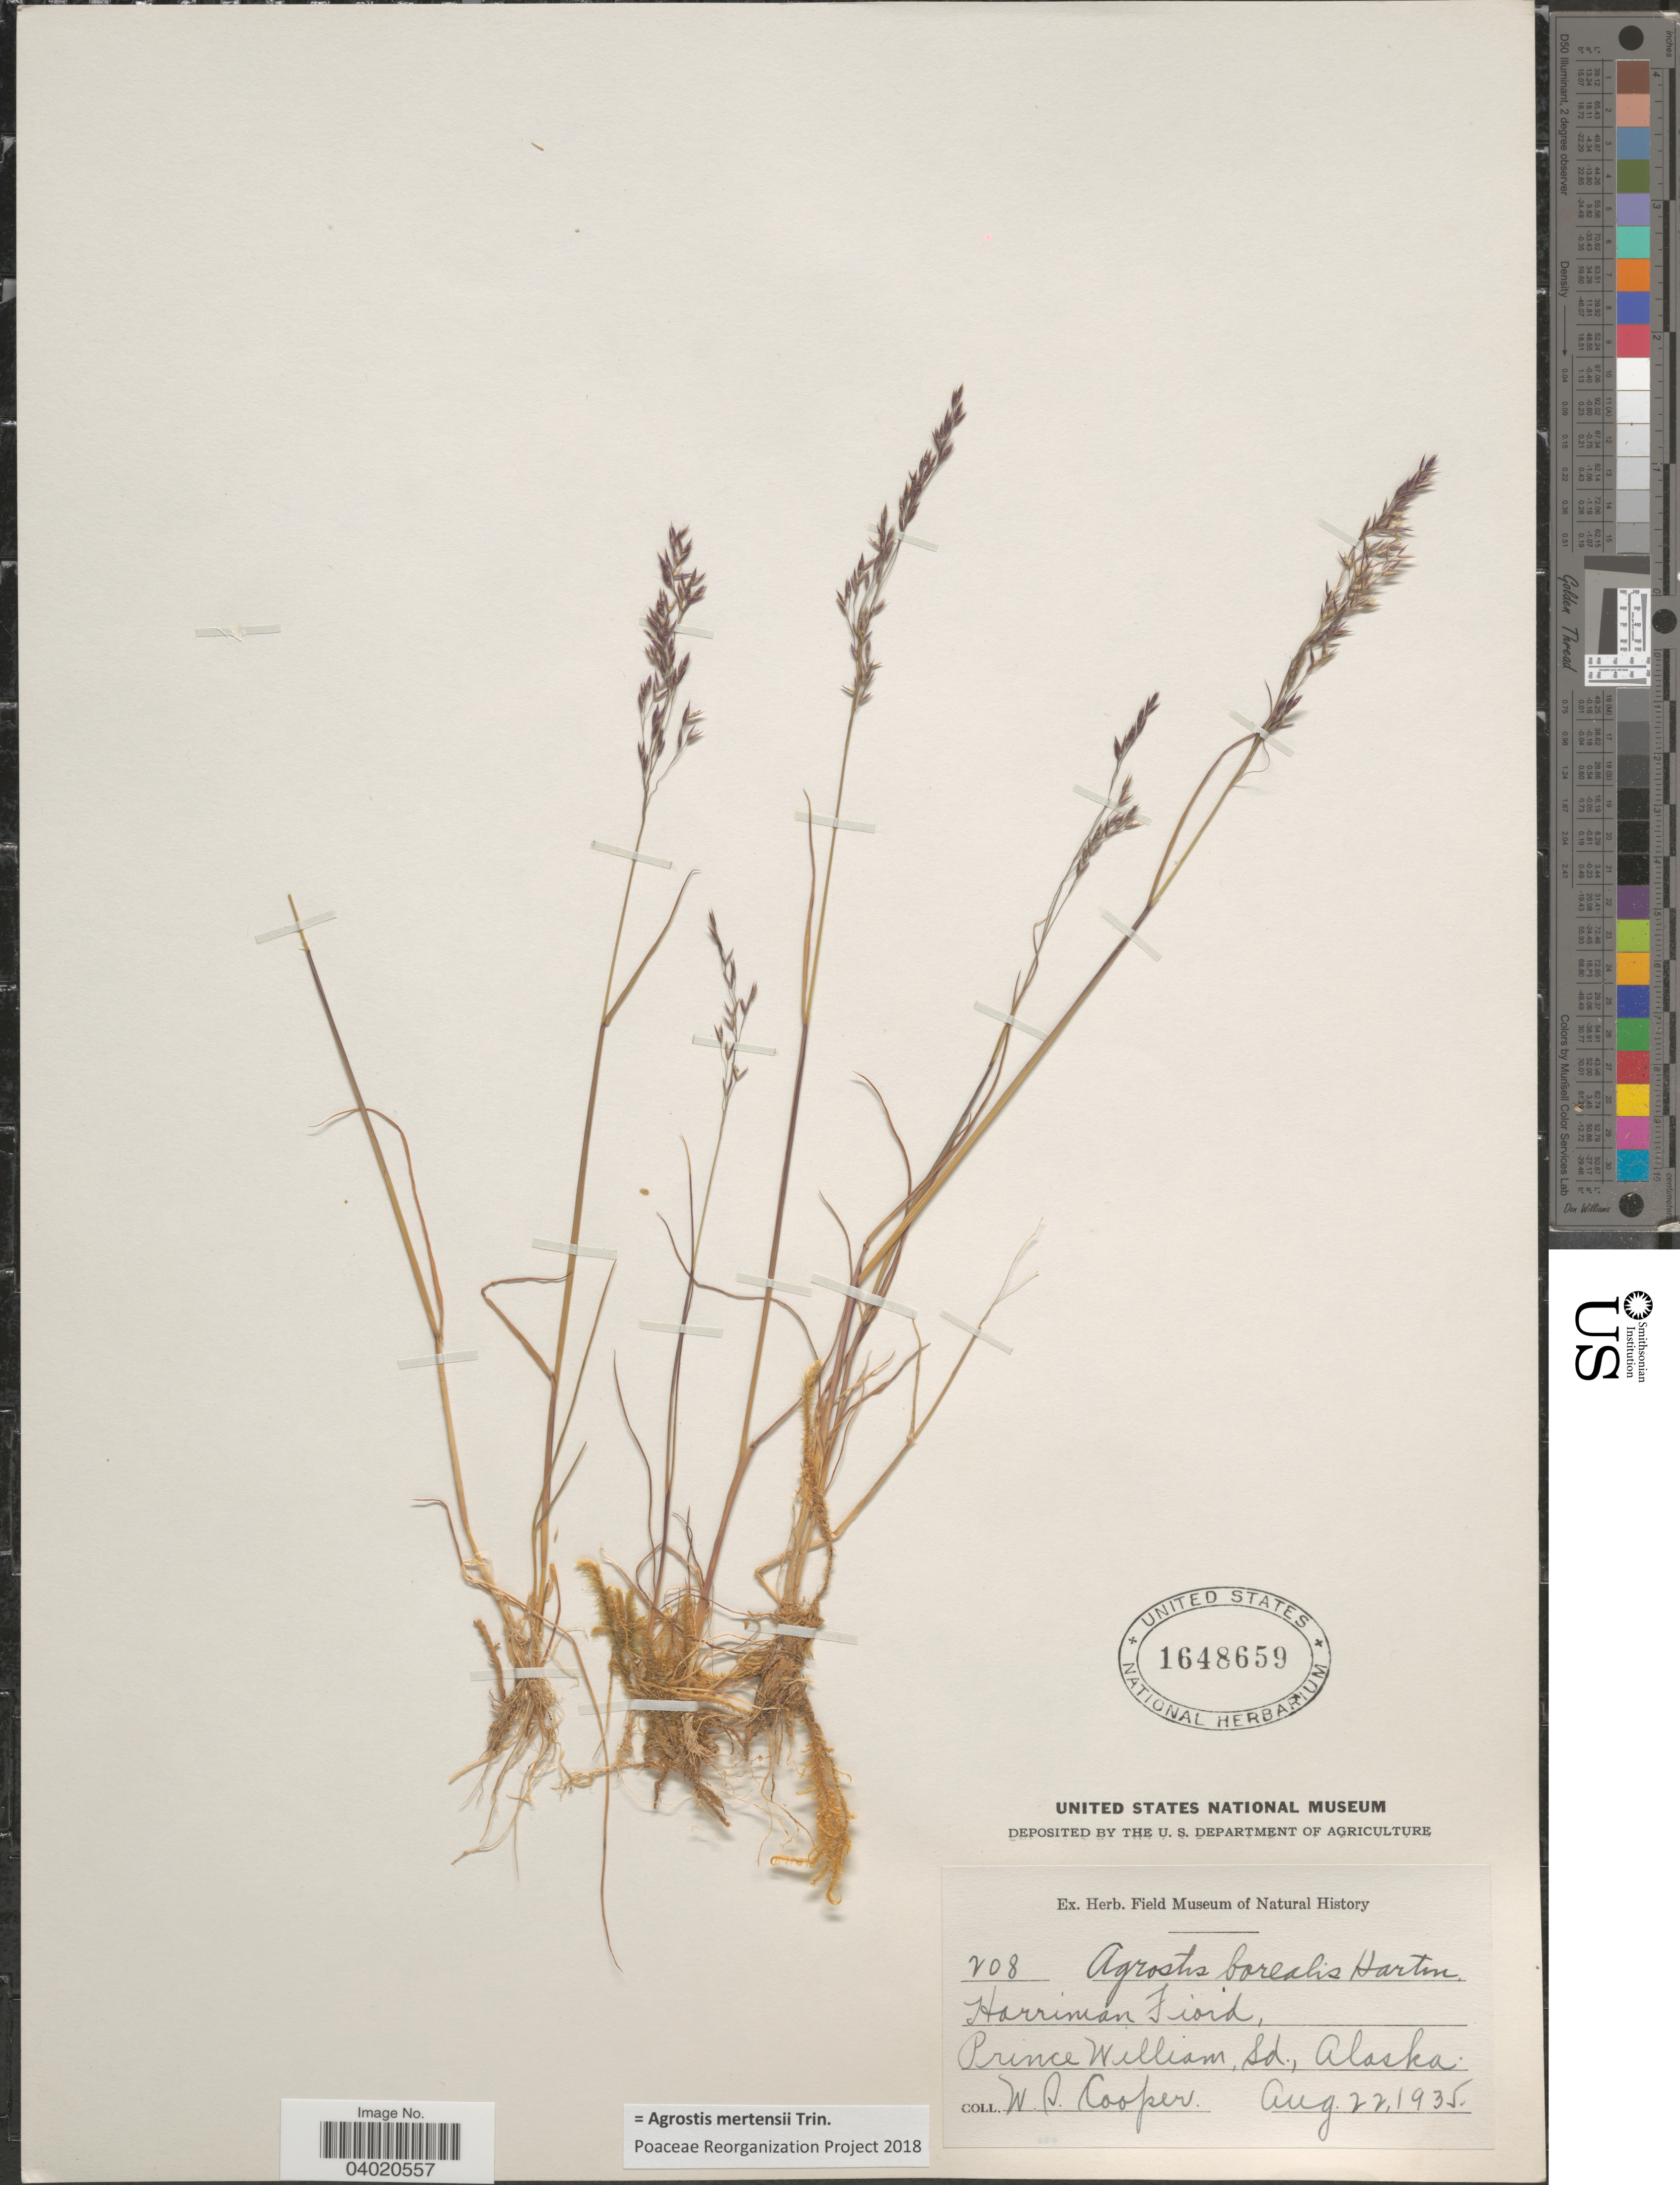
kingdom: Plantae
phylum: Tracheophyta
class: Liliopsida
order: Poales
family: Poaceae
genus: Agrostis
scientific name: Agrostis mertensii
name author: Trin.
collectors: W. Cooper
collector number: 208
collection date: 1935-08-22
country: United States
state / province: Alaska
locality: Harriman Fiord. Prince William Sd.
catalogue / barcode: US 1648659